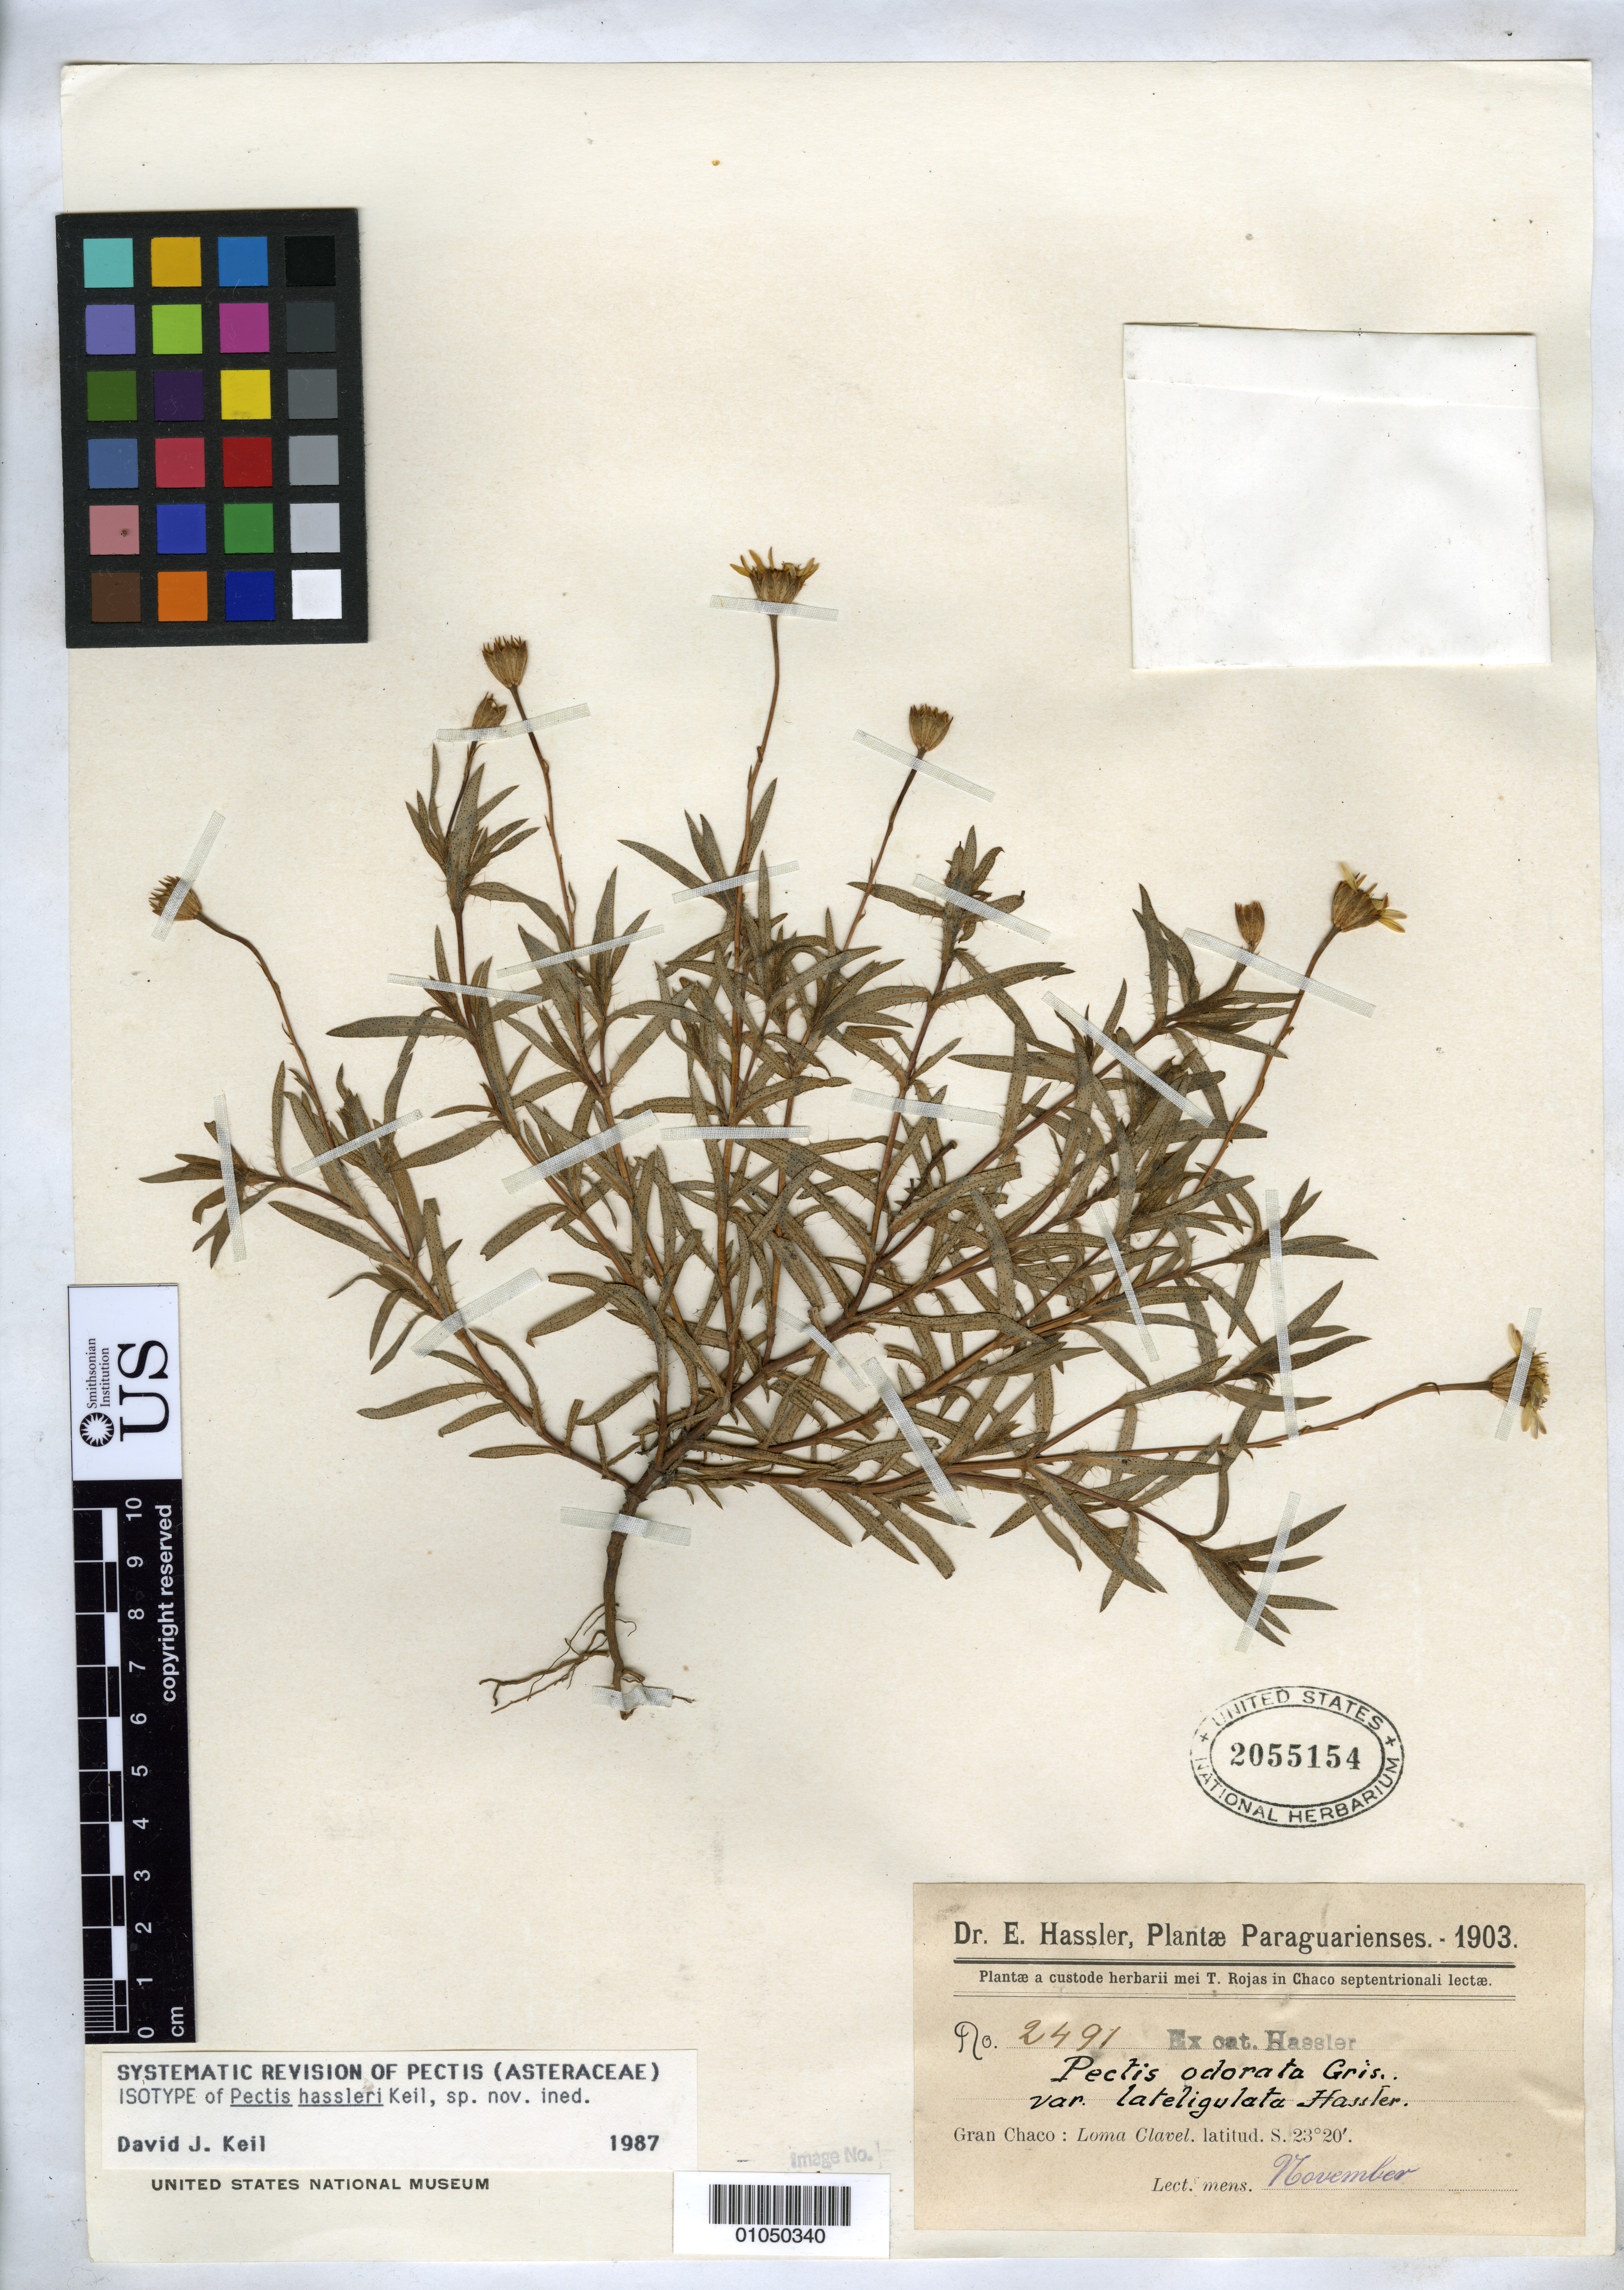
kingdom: Plantae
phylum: Tracheophyta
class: Magnoliopsida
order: Asterales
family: Asteraceae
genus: Pectis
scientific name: Pectis hassleri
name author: D.J. Keil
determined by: Keil, D. J.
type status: Isotype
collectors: E. Hassler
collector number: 2491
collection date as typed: Nov 1903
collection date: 1903-11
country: Paraguay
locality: Gran Chaco: Loma Clavel.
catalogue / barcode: US 2055154